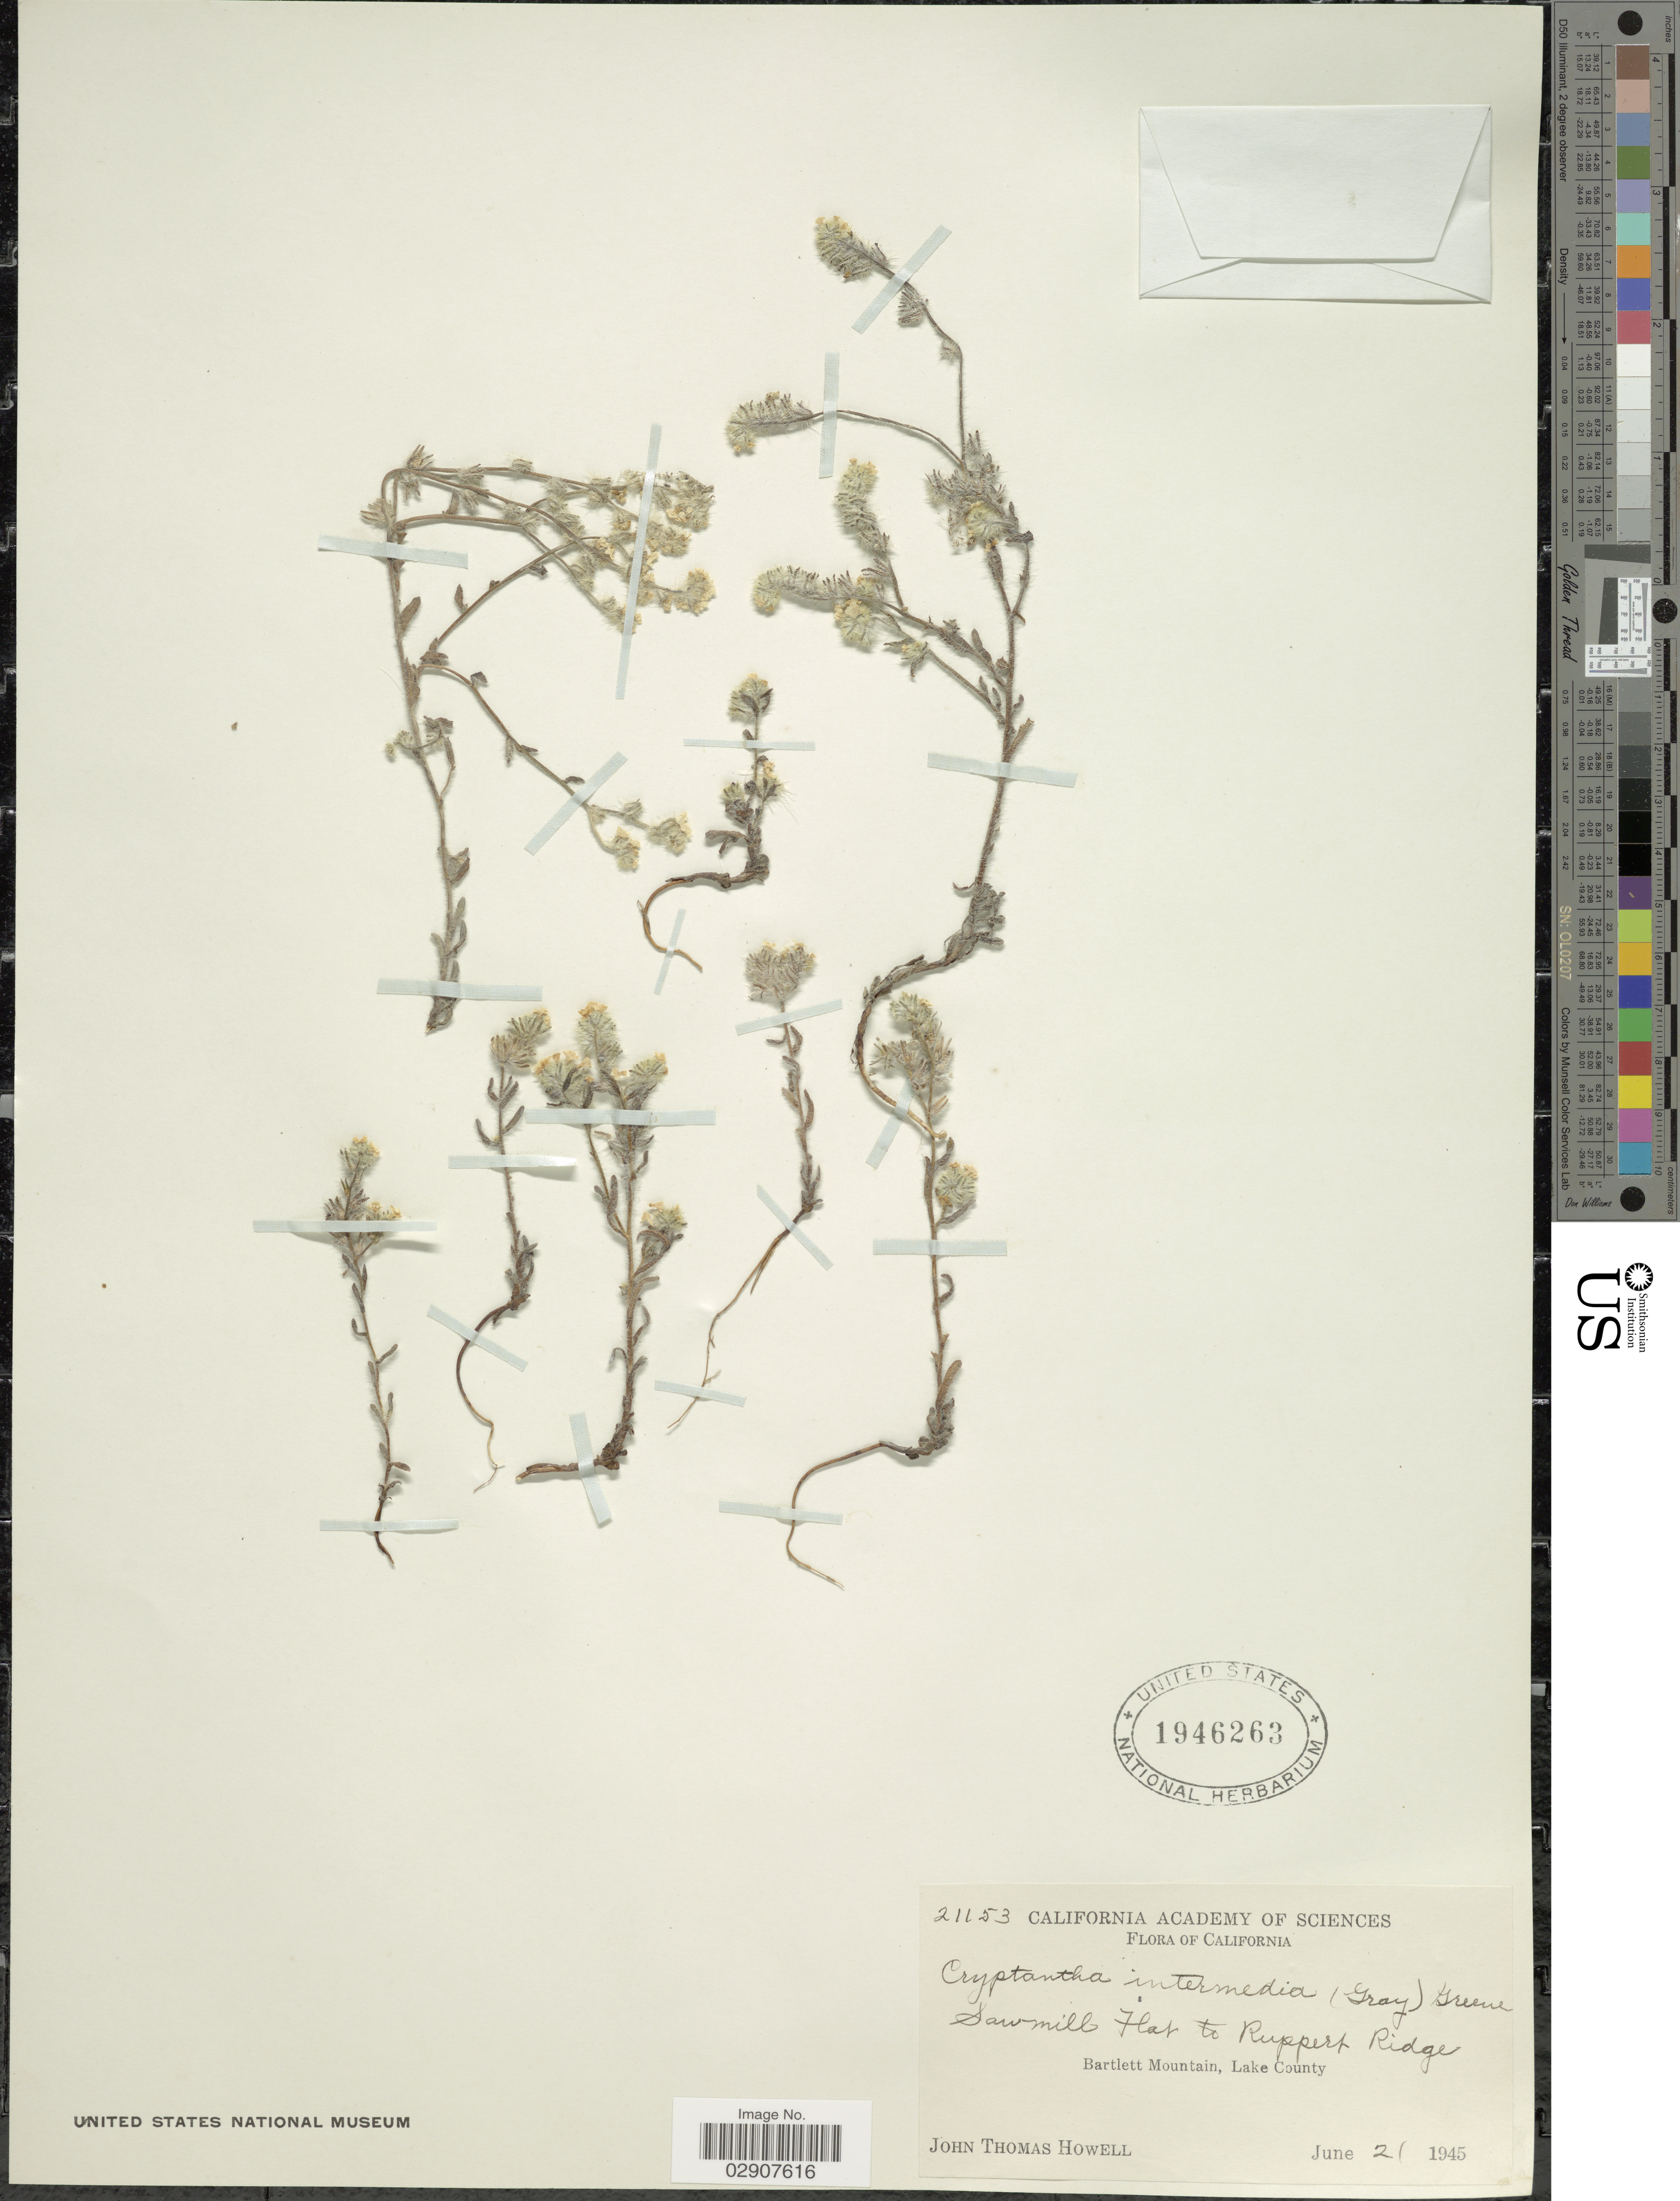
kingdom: Plantae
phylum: Tracheophyta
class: Magnoliopsida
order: Boraginales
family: Boraginaceae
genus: Cryptantha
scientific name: Cryptantha intermedia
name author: (A. Gray) Greene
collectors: J. T. Howell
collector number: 21153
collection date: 1945-06-21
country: United States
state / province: California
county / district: Lake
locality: Sawmill Flat to Ruppert Ridge, Bartlett Mountain, Lake County.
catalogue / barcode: US 1946263